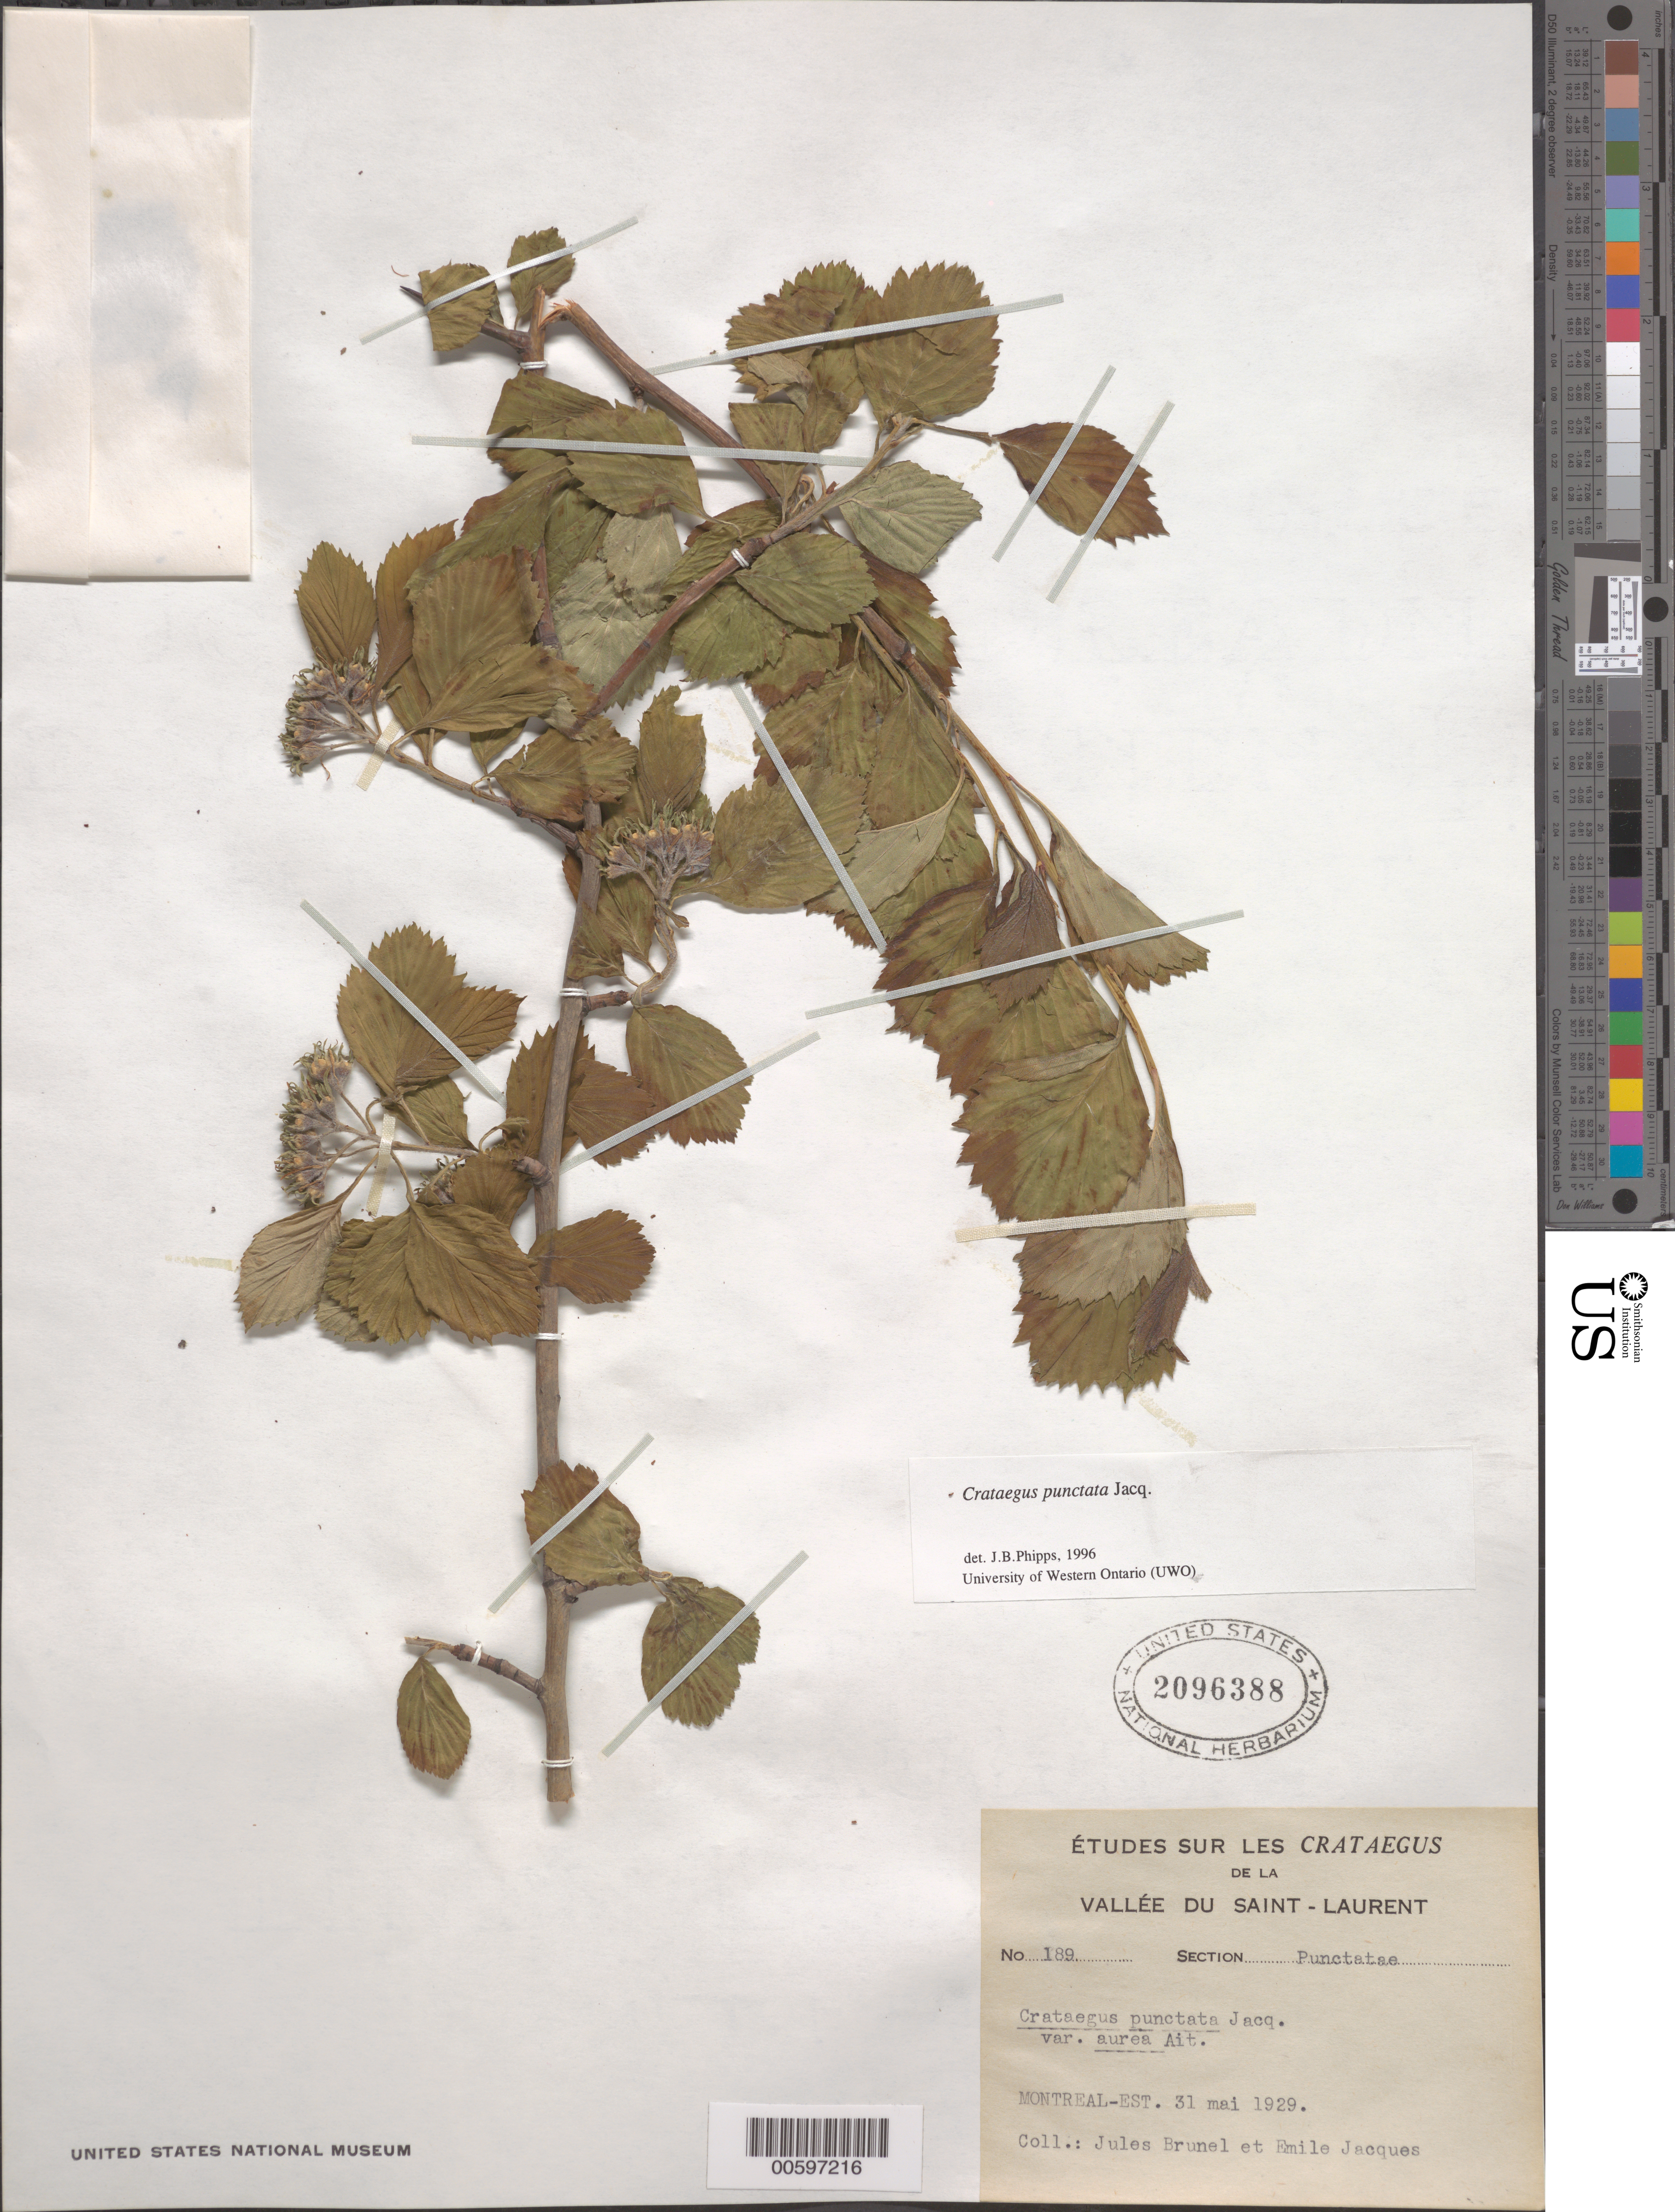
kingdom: Plantae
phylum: Tracheophyta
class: Magnoliopsida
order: Rosales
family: Rosaceae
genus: Crataegus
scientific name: Crataegus punctata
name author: Jacq.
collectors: J. Brunel & E. Jacques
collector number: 189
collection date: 1929-05-31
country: Canada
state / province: Quebec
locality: Vallée du Saint-Laurent. Section: Punctatae. [unsure placement] Montreal-Est.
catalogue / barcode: US 2096388